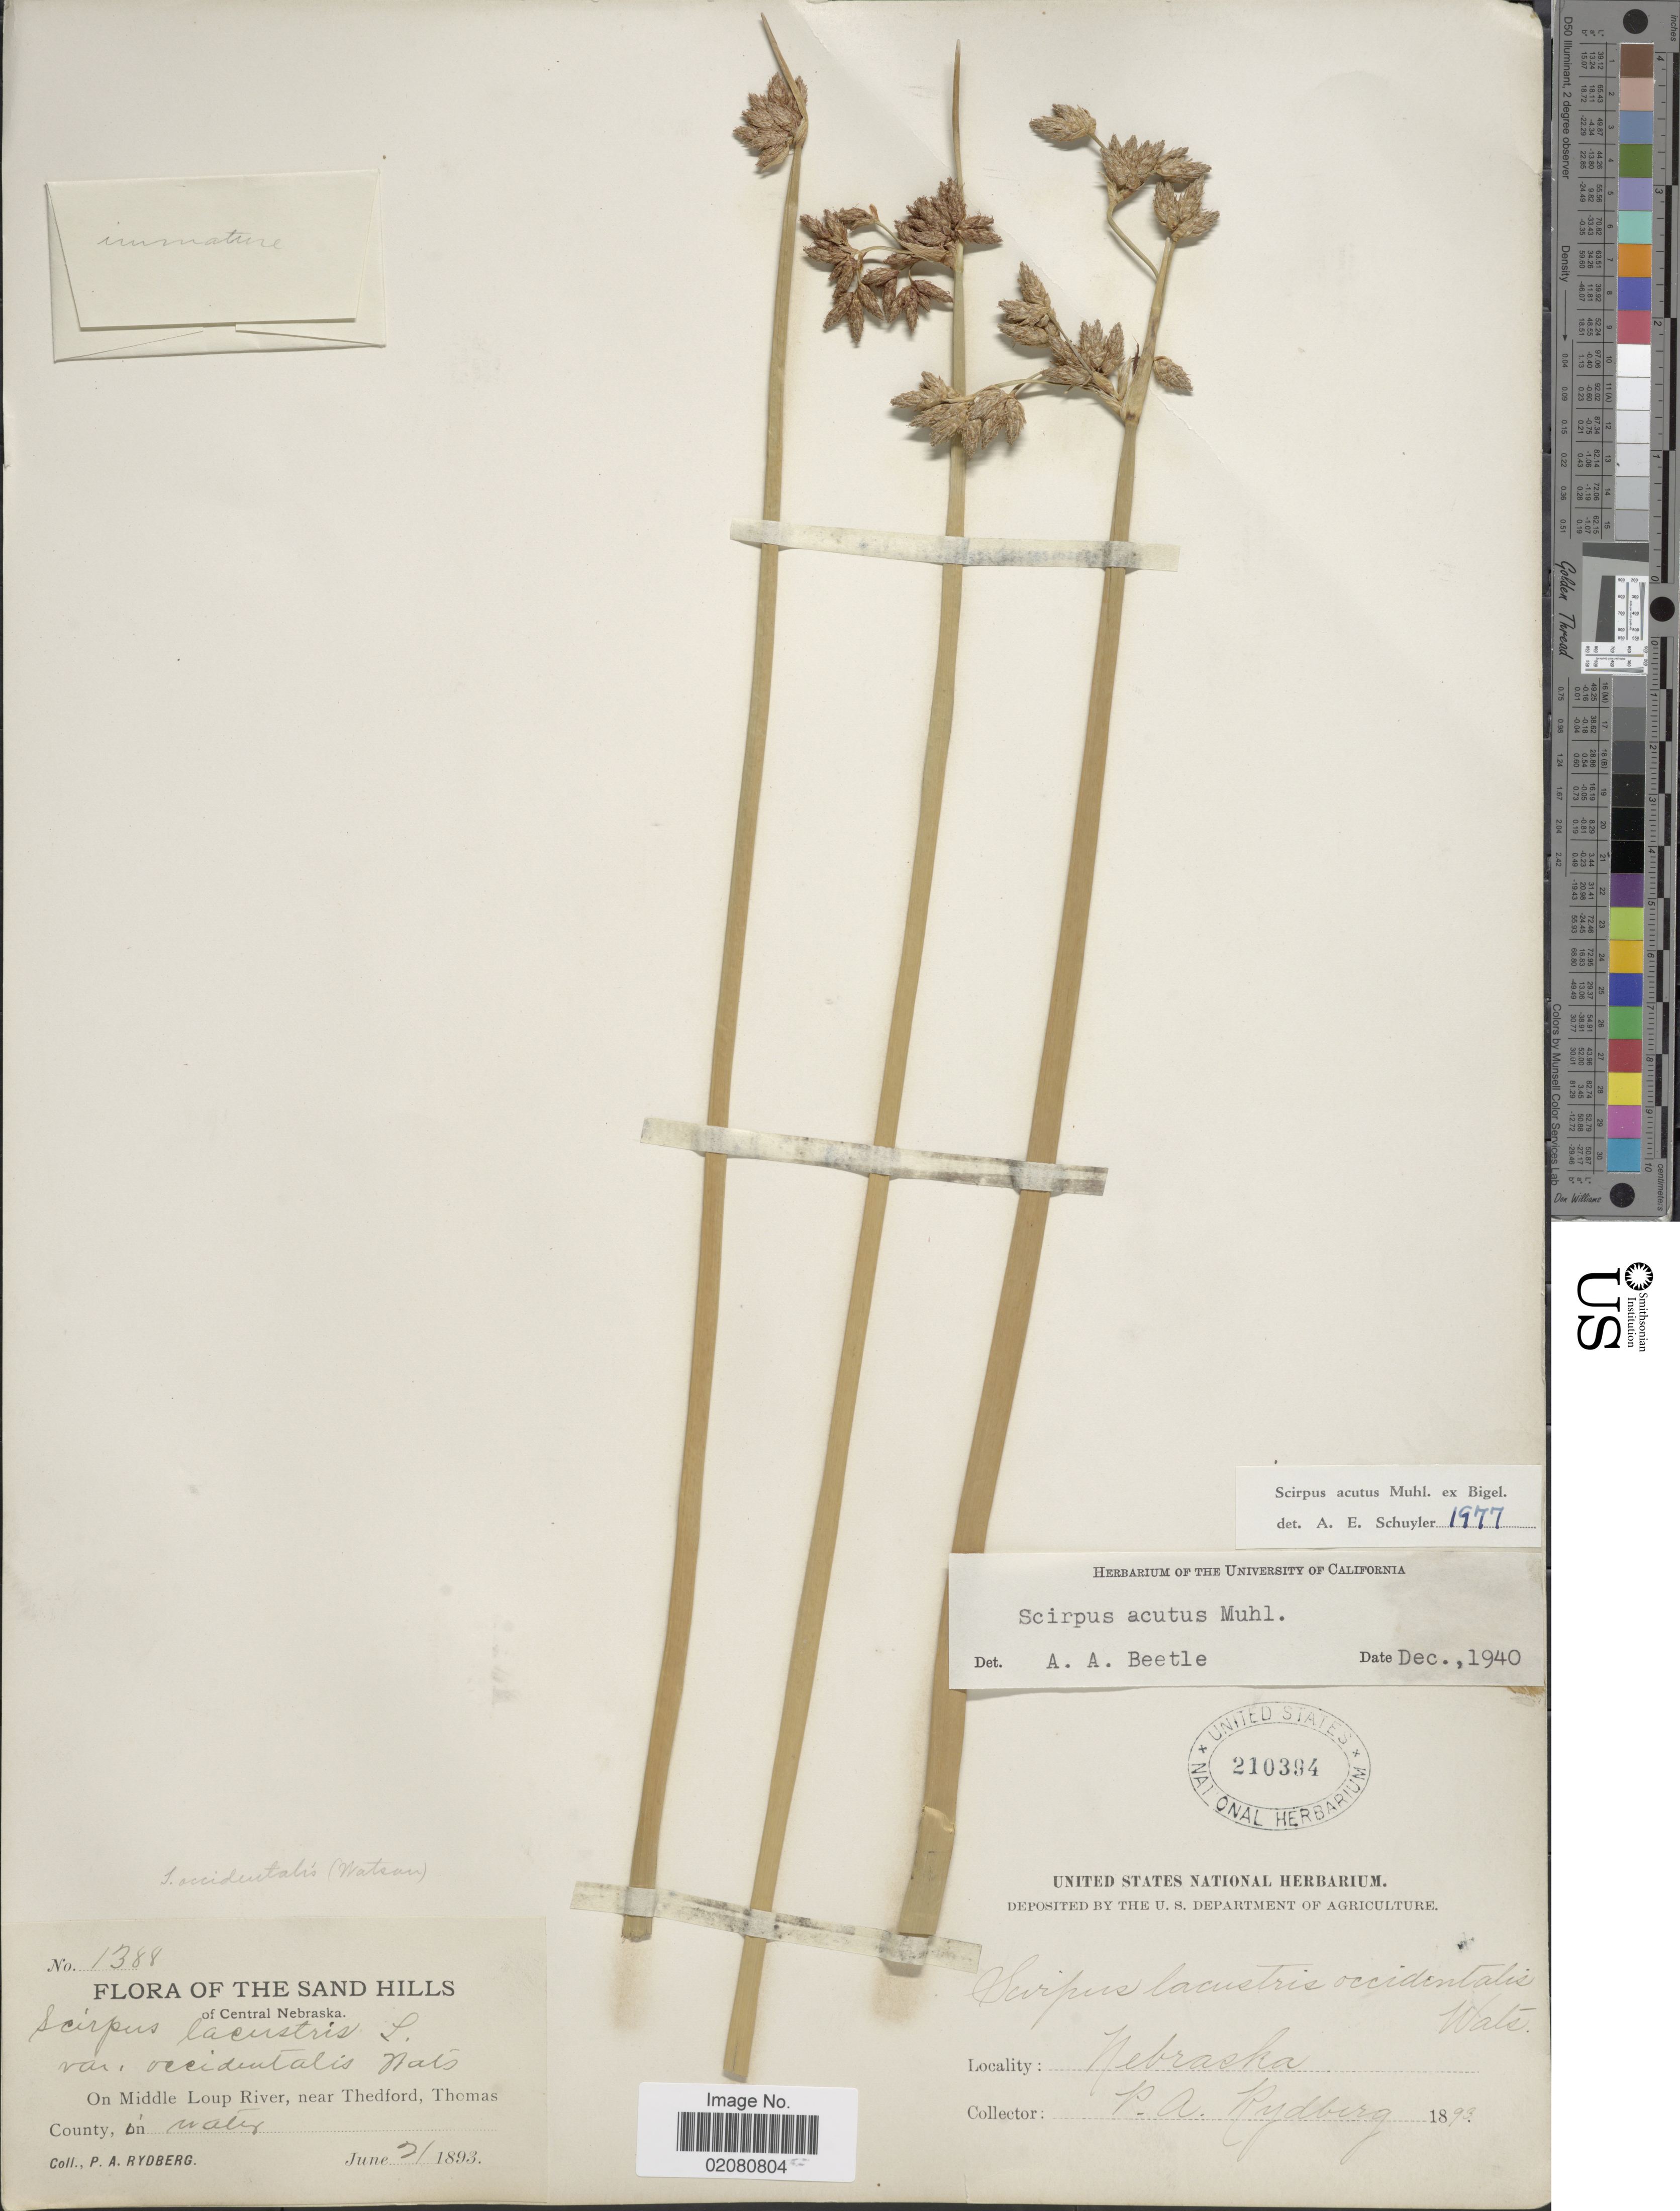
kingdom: Plantae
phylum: Tracheophyta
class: Liliopsida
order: Poales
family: Cyperaceae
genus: Schoenoplectus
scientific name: Schoenoplectus acutus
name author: (Muhl. ex Bigelow) Á. Löve & D. Löve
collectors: P. A. Rydberg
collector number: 1388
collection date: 1893-06-21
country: United States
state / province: Nebraska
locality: The Sand Hills of Central Nebraska. On Middle Loup River, near Thedford, Thomas County, in water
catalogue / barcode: US 210394